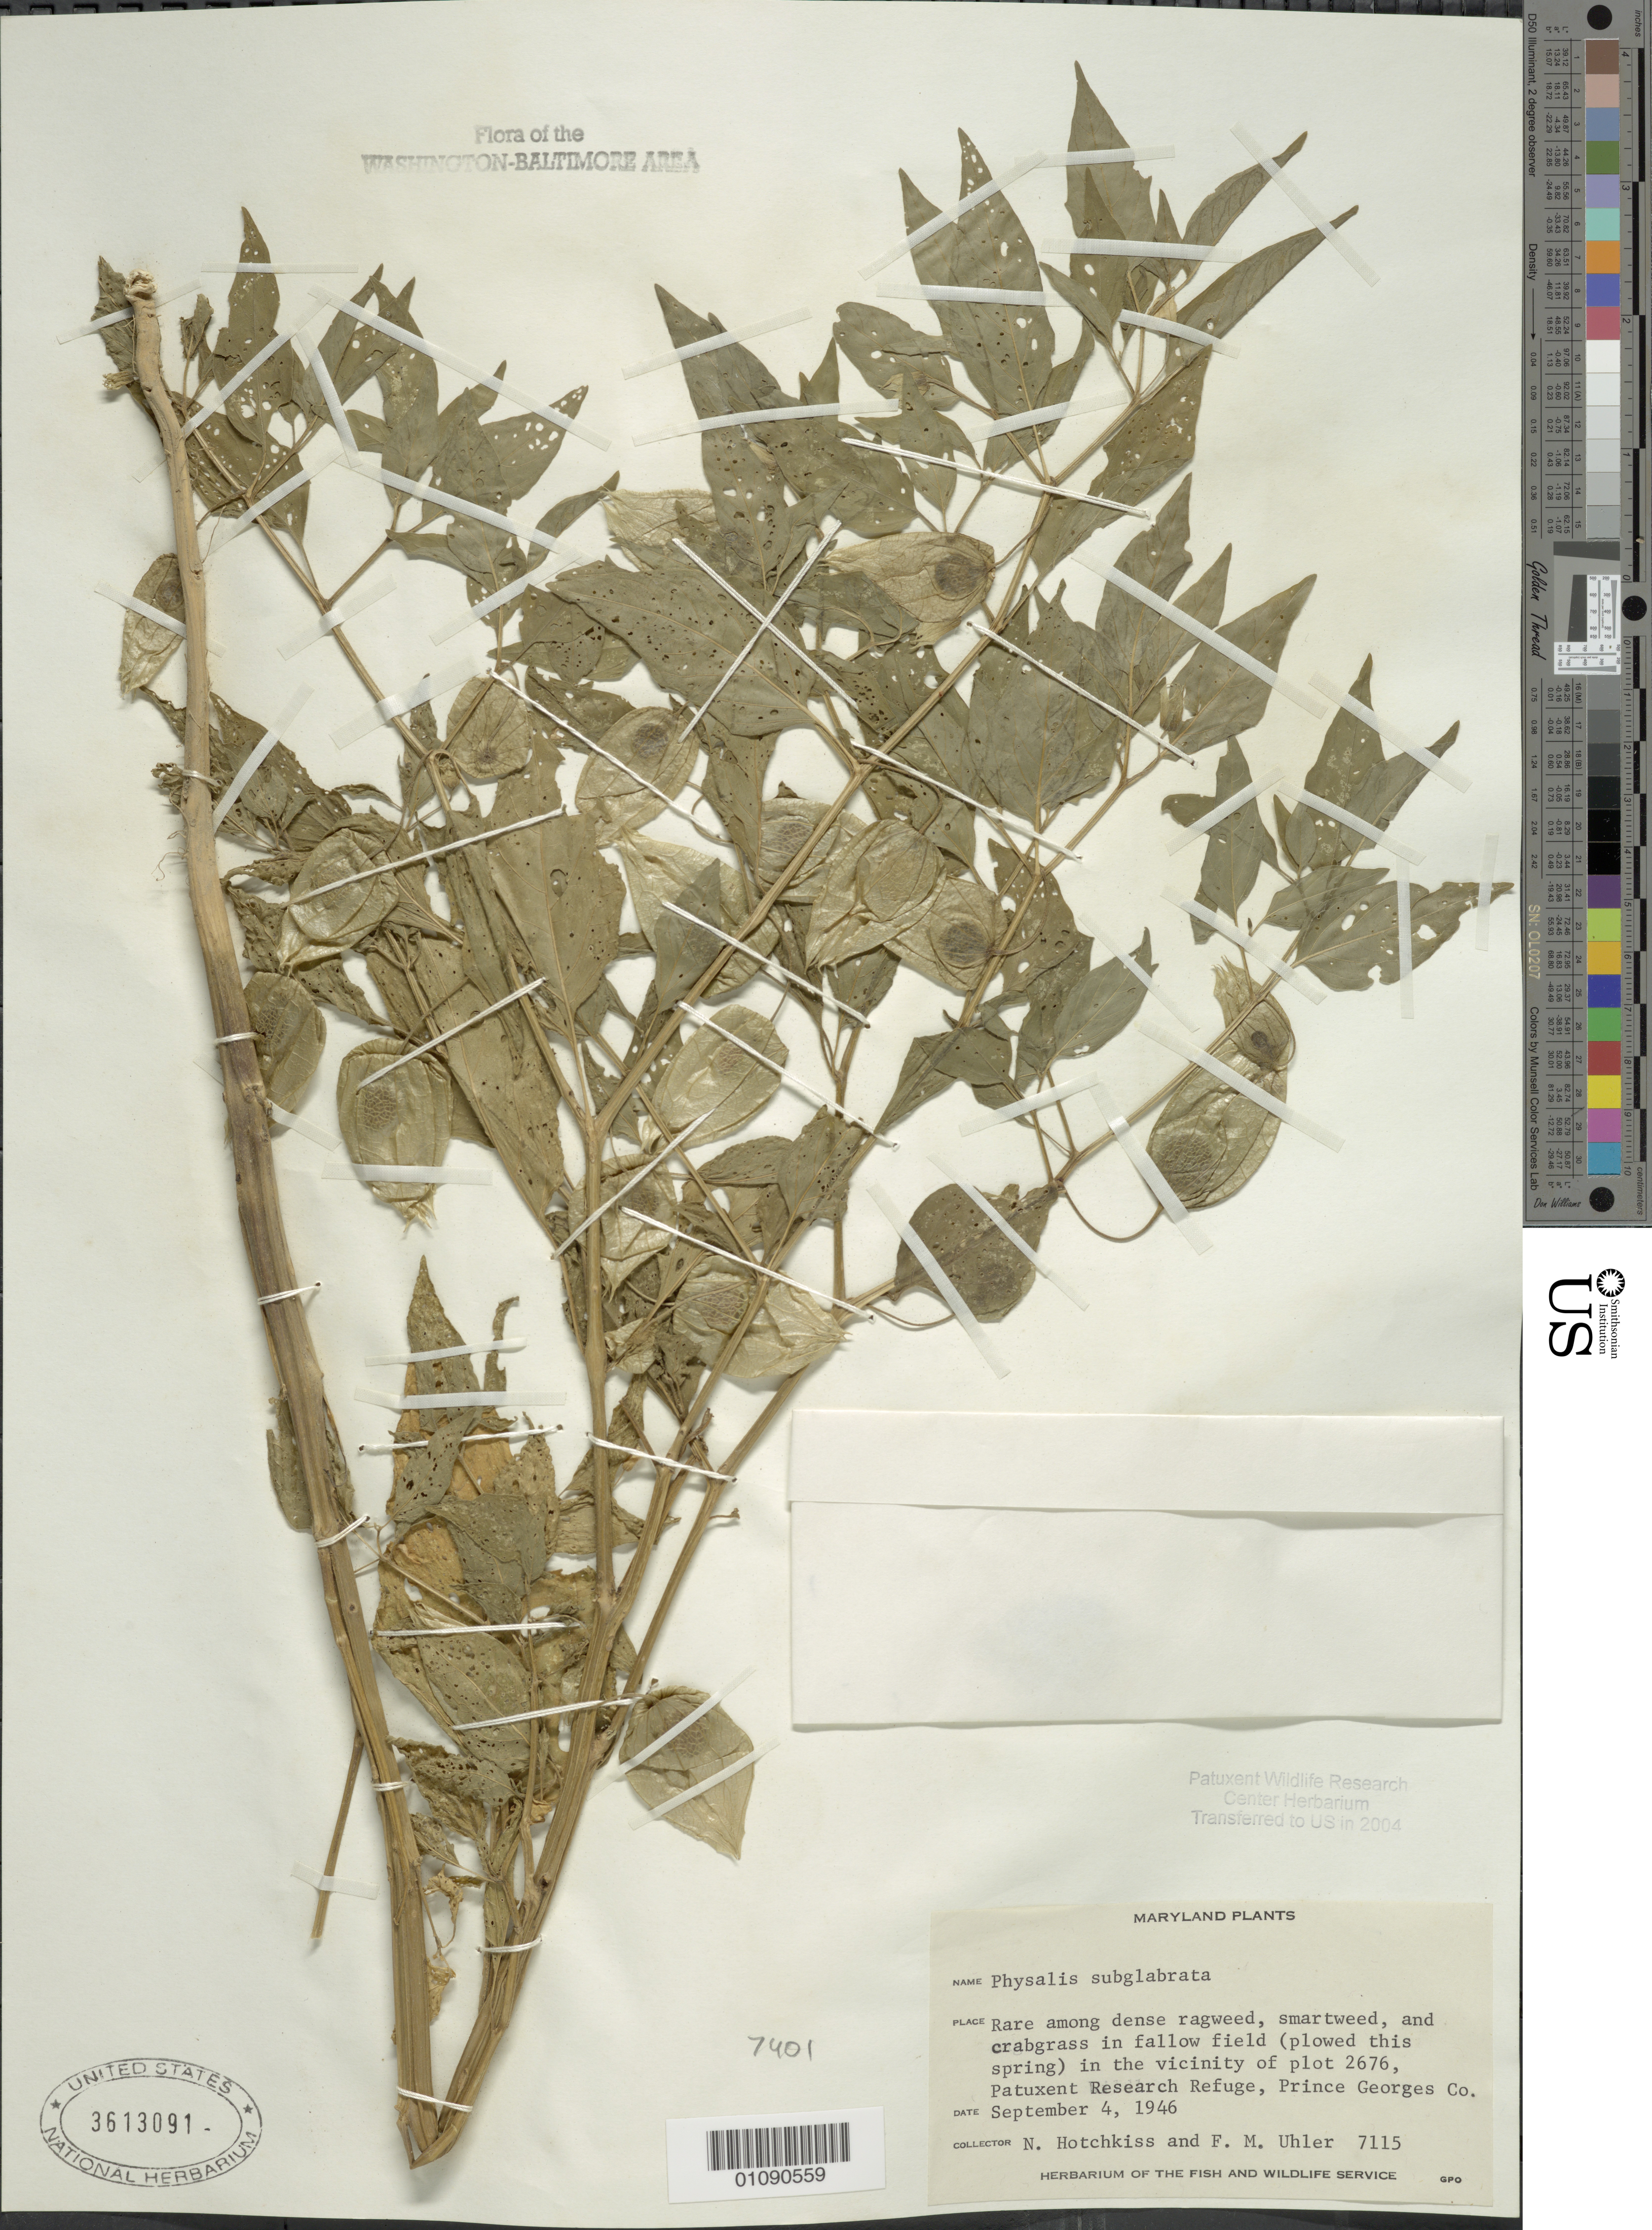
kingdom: Plantae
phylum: Tracheophyta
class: Magnoliopsida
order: Solanales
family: Solanaceae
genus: Physalis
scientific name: Physalis longifolia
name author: Nutt.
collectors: N. Hotchkiss & F. M. Uhler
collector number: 7115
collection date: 1946-09-04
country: United States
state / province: Maryland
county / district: Prince George's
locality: Patuxent Wildlife Refuge in the vicinity of plot 2676.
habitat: Rare among dense ragweed, smartweed, and crabgrass in fallow field (plowed this Spring)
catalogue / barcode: US 3613091